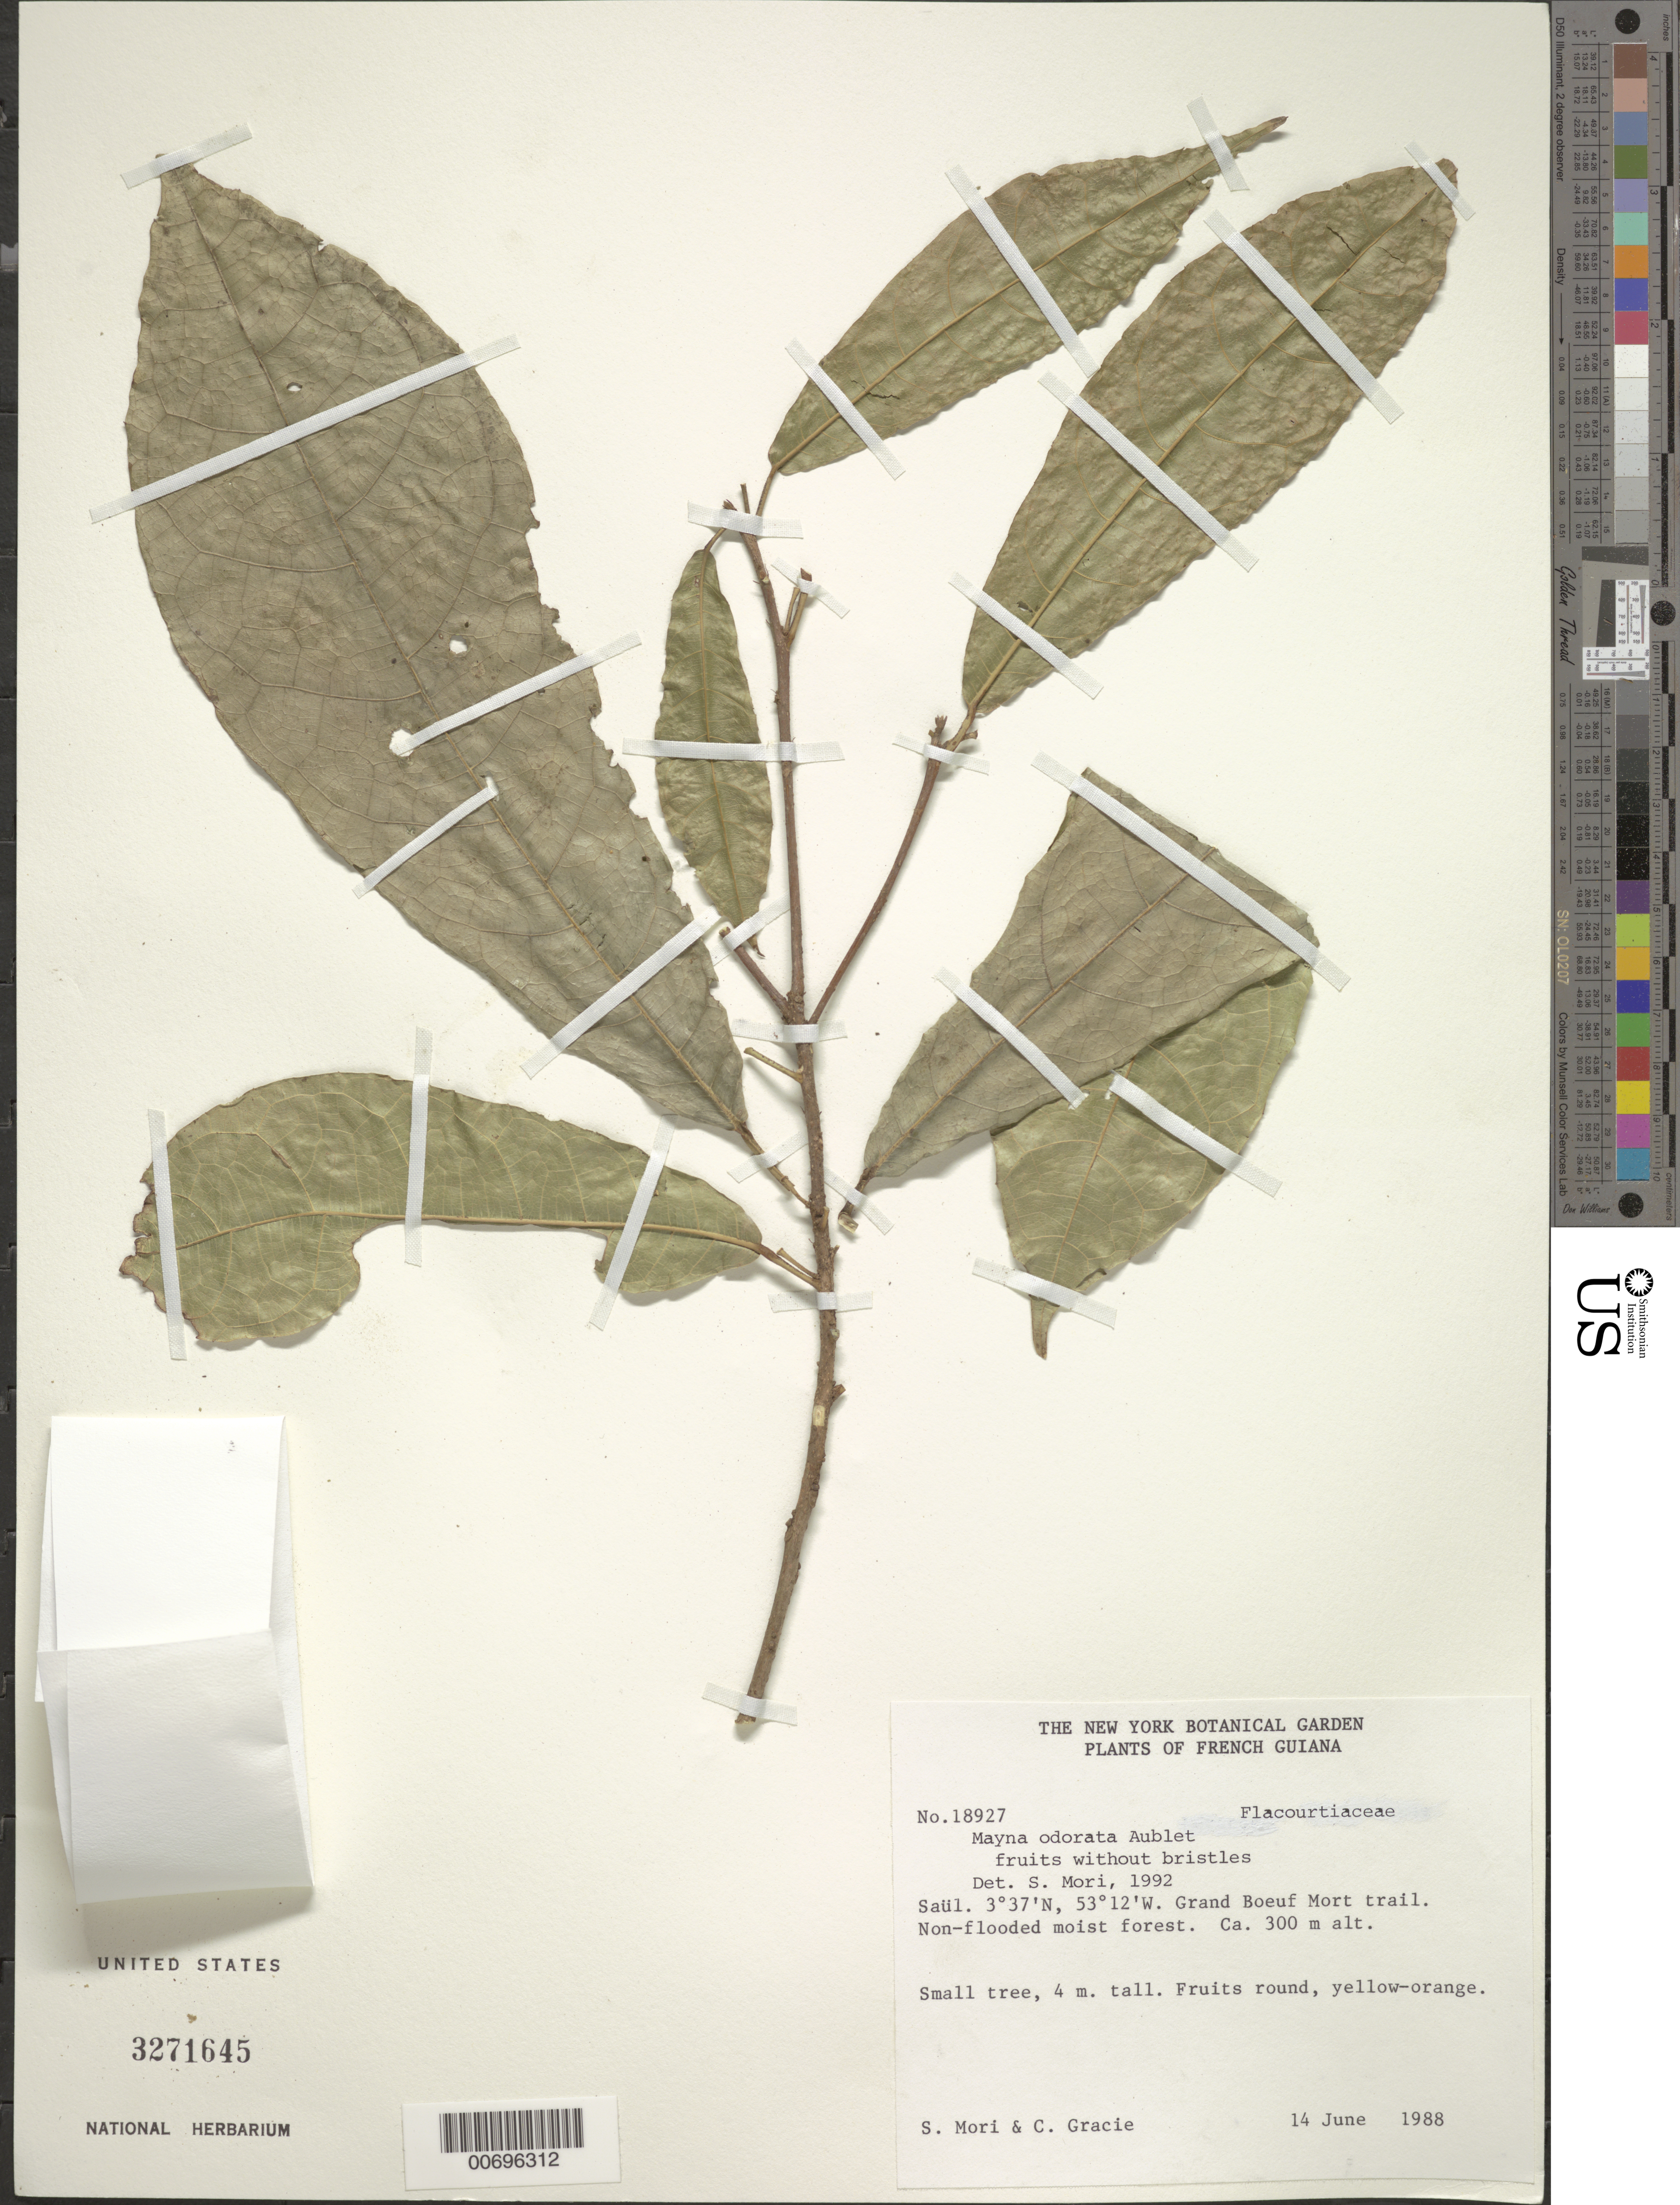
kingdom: Plantae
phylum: Tracheophyta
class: Magnoliopsida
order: Malpighiales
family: Achariaceae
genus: Mayna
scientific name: Mayna odorata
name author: Aubl.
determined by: Mori, Scott A.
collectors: S. Mori & C. A. Gracie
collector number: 18927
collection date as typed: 14-Jun-88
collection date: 1988-06-14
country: French Guiana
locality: Saül, Grand Boeuf Mort trail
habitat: Non-flooded moist forest.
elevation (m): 300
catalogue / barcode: US 3271645